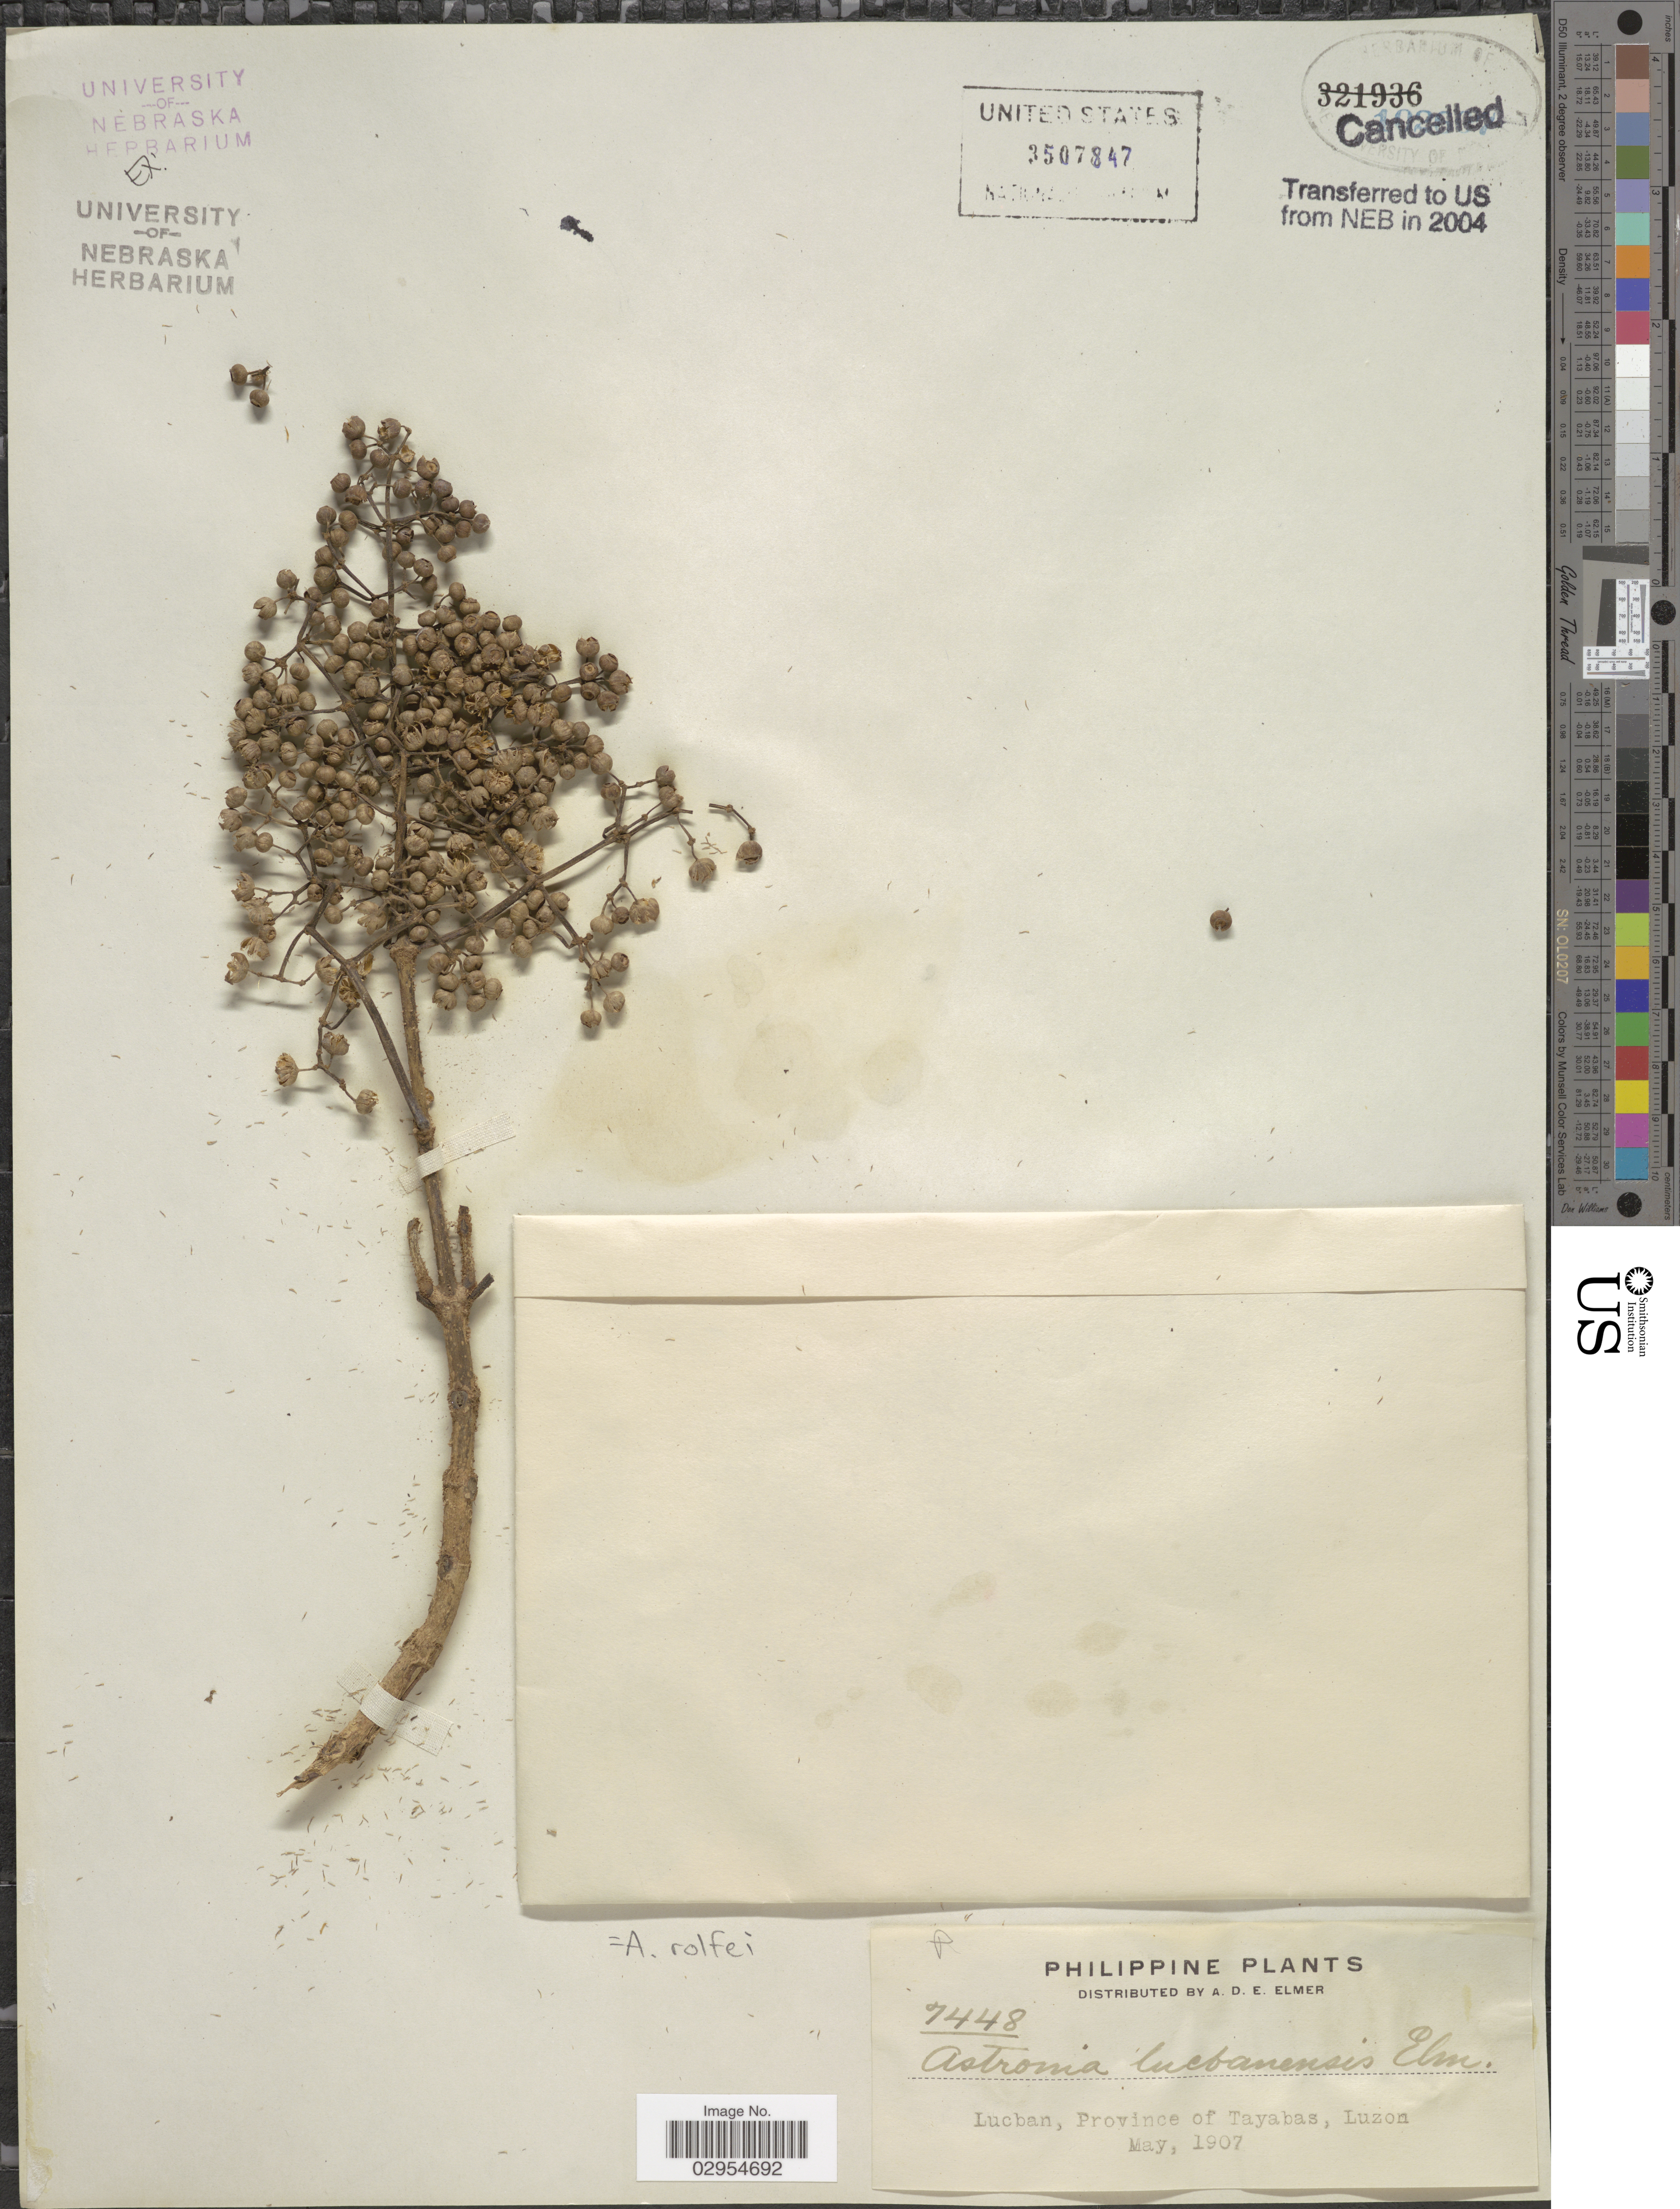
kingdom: Plantae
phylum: Tracheophyta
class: Magnoliopsida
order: Myrtales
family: Melastomataceae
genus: Astronia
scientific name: Astronia rolfei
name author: S. Vidal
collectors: A. D. E. Elmer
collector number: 7448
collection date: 1907-05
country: Philippines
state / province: Calabarzon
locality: Lucban, Province of Tayabas, Luzon.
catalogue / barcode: US 3507847